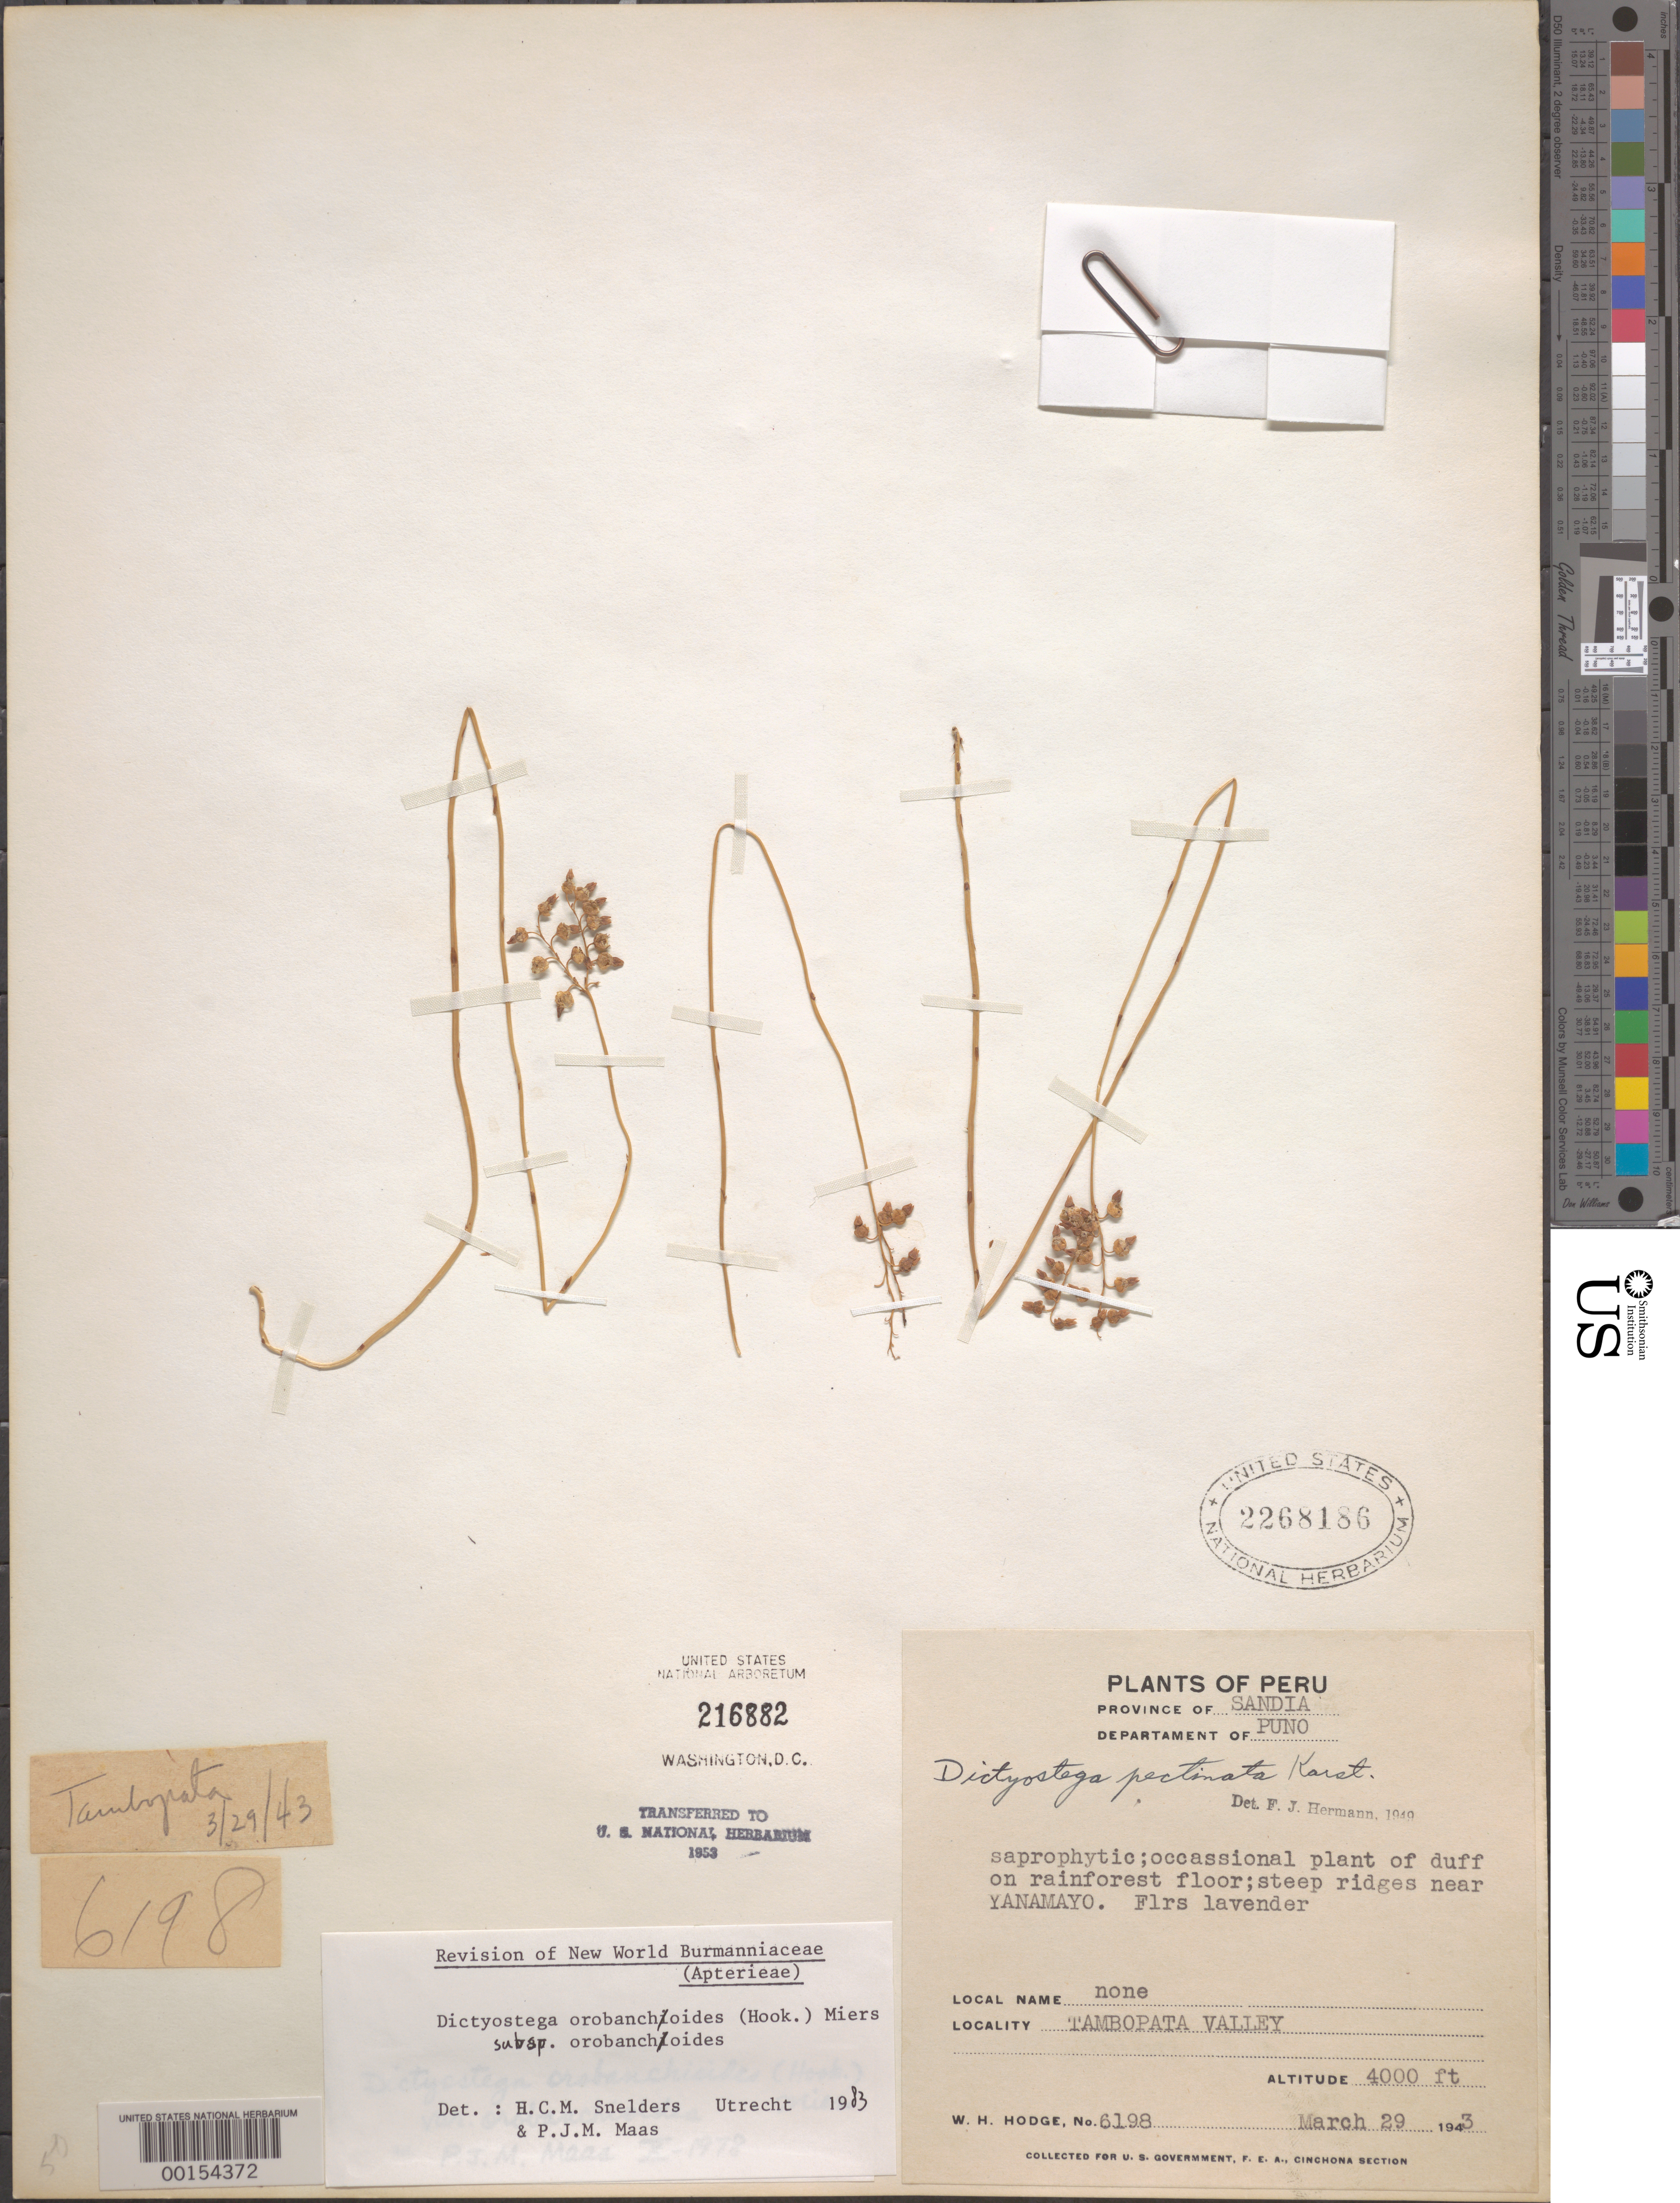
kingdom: Plantae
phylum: Tracheophyta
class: Liliopsida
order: Dioscoreales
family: Burmanniaceae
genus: Dictyostega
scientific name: Dictyostega orobanchoides subsp. orobanchoides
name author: (Hook.) Miers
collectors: W. Hodge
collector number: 6198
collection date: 1943-03-29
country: Peru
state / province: Puno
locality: Province of Sandia. Departament of Puno. Steep ridges near Yanamayo. Tambopata Valley.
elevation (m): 1219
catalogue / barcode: US 2268186